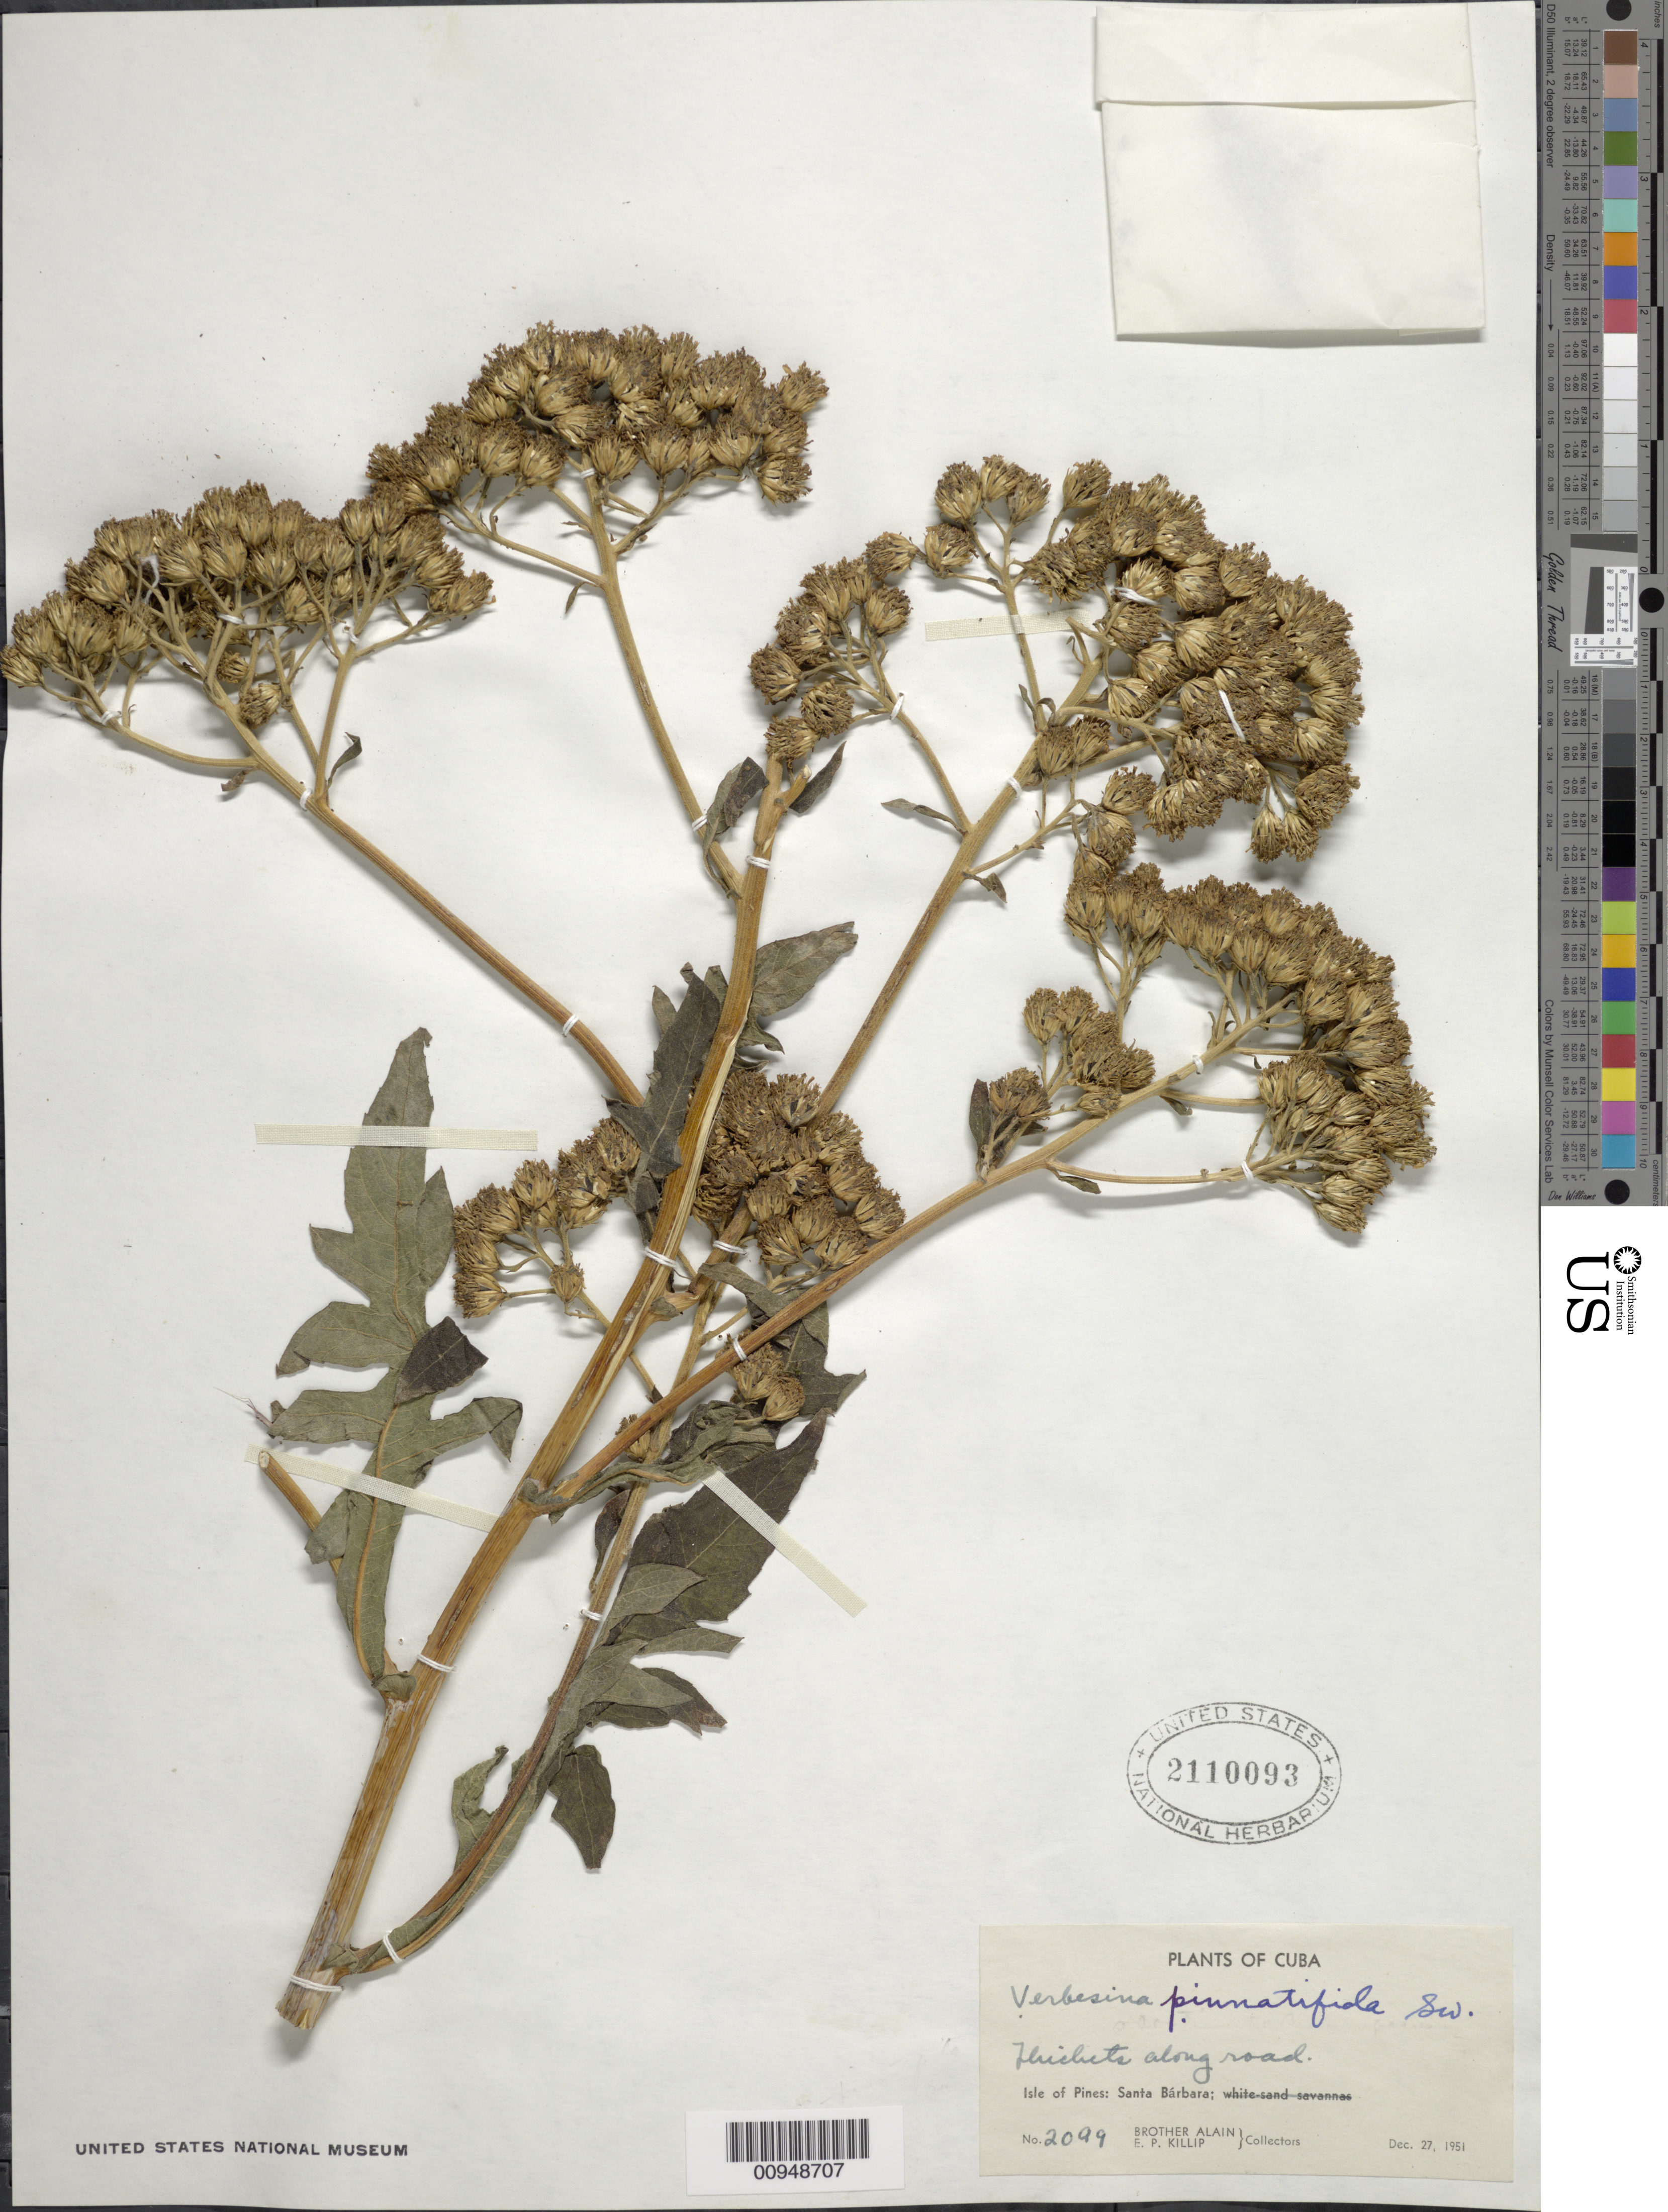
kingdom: Plantae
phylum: Tracheophyta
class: Magnoliopsida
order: Asterales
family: Asteraceae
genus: Verbesina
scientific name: Verbesina pinnatifida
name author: Sw.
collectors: A. H. Liogier & E. P. Killip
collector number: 2099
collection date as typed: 27 Dec 1951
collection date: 1951-12-27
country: Cuba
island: Isla de la Juventud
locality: Isle of Pines, Santa Bárbara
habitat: Thickets along road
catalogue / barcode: US 2110093